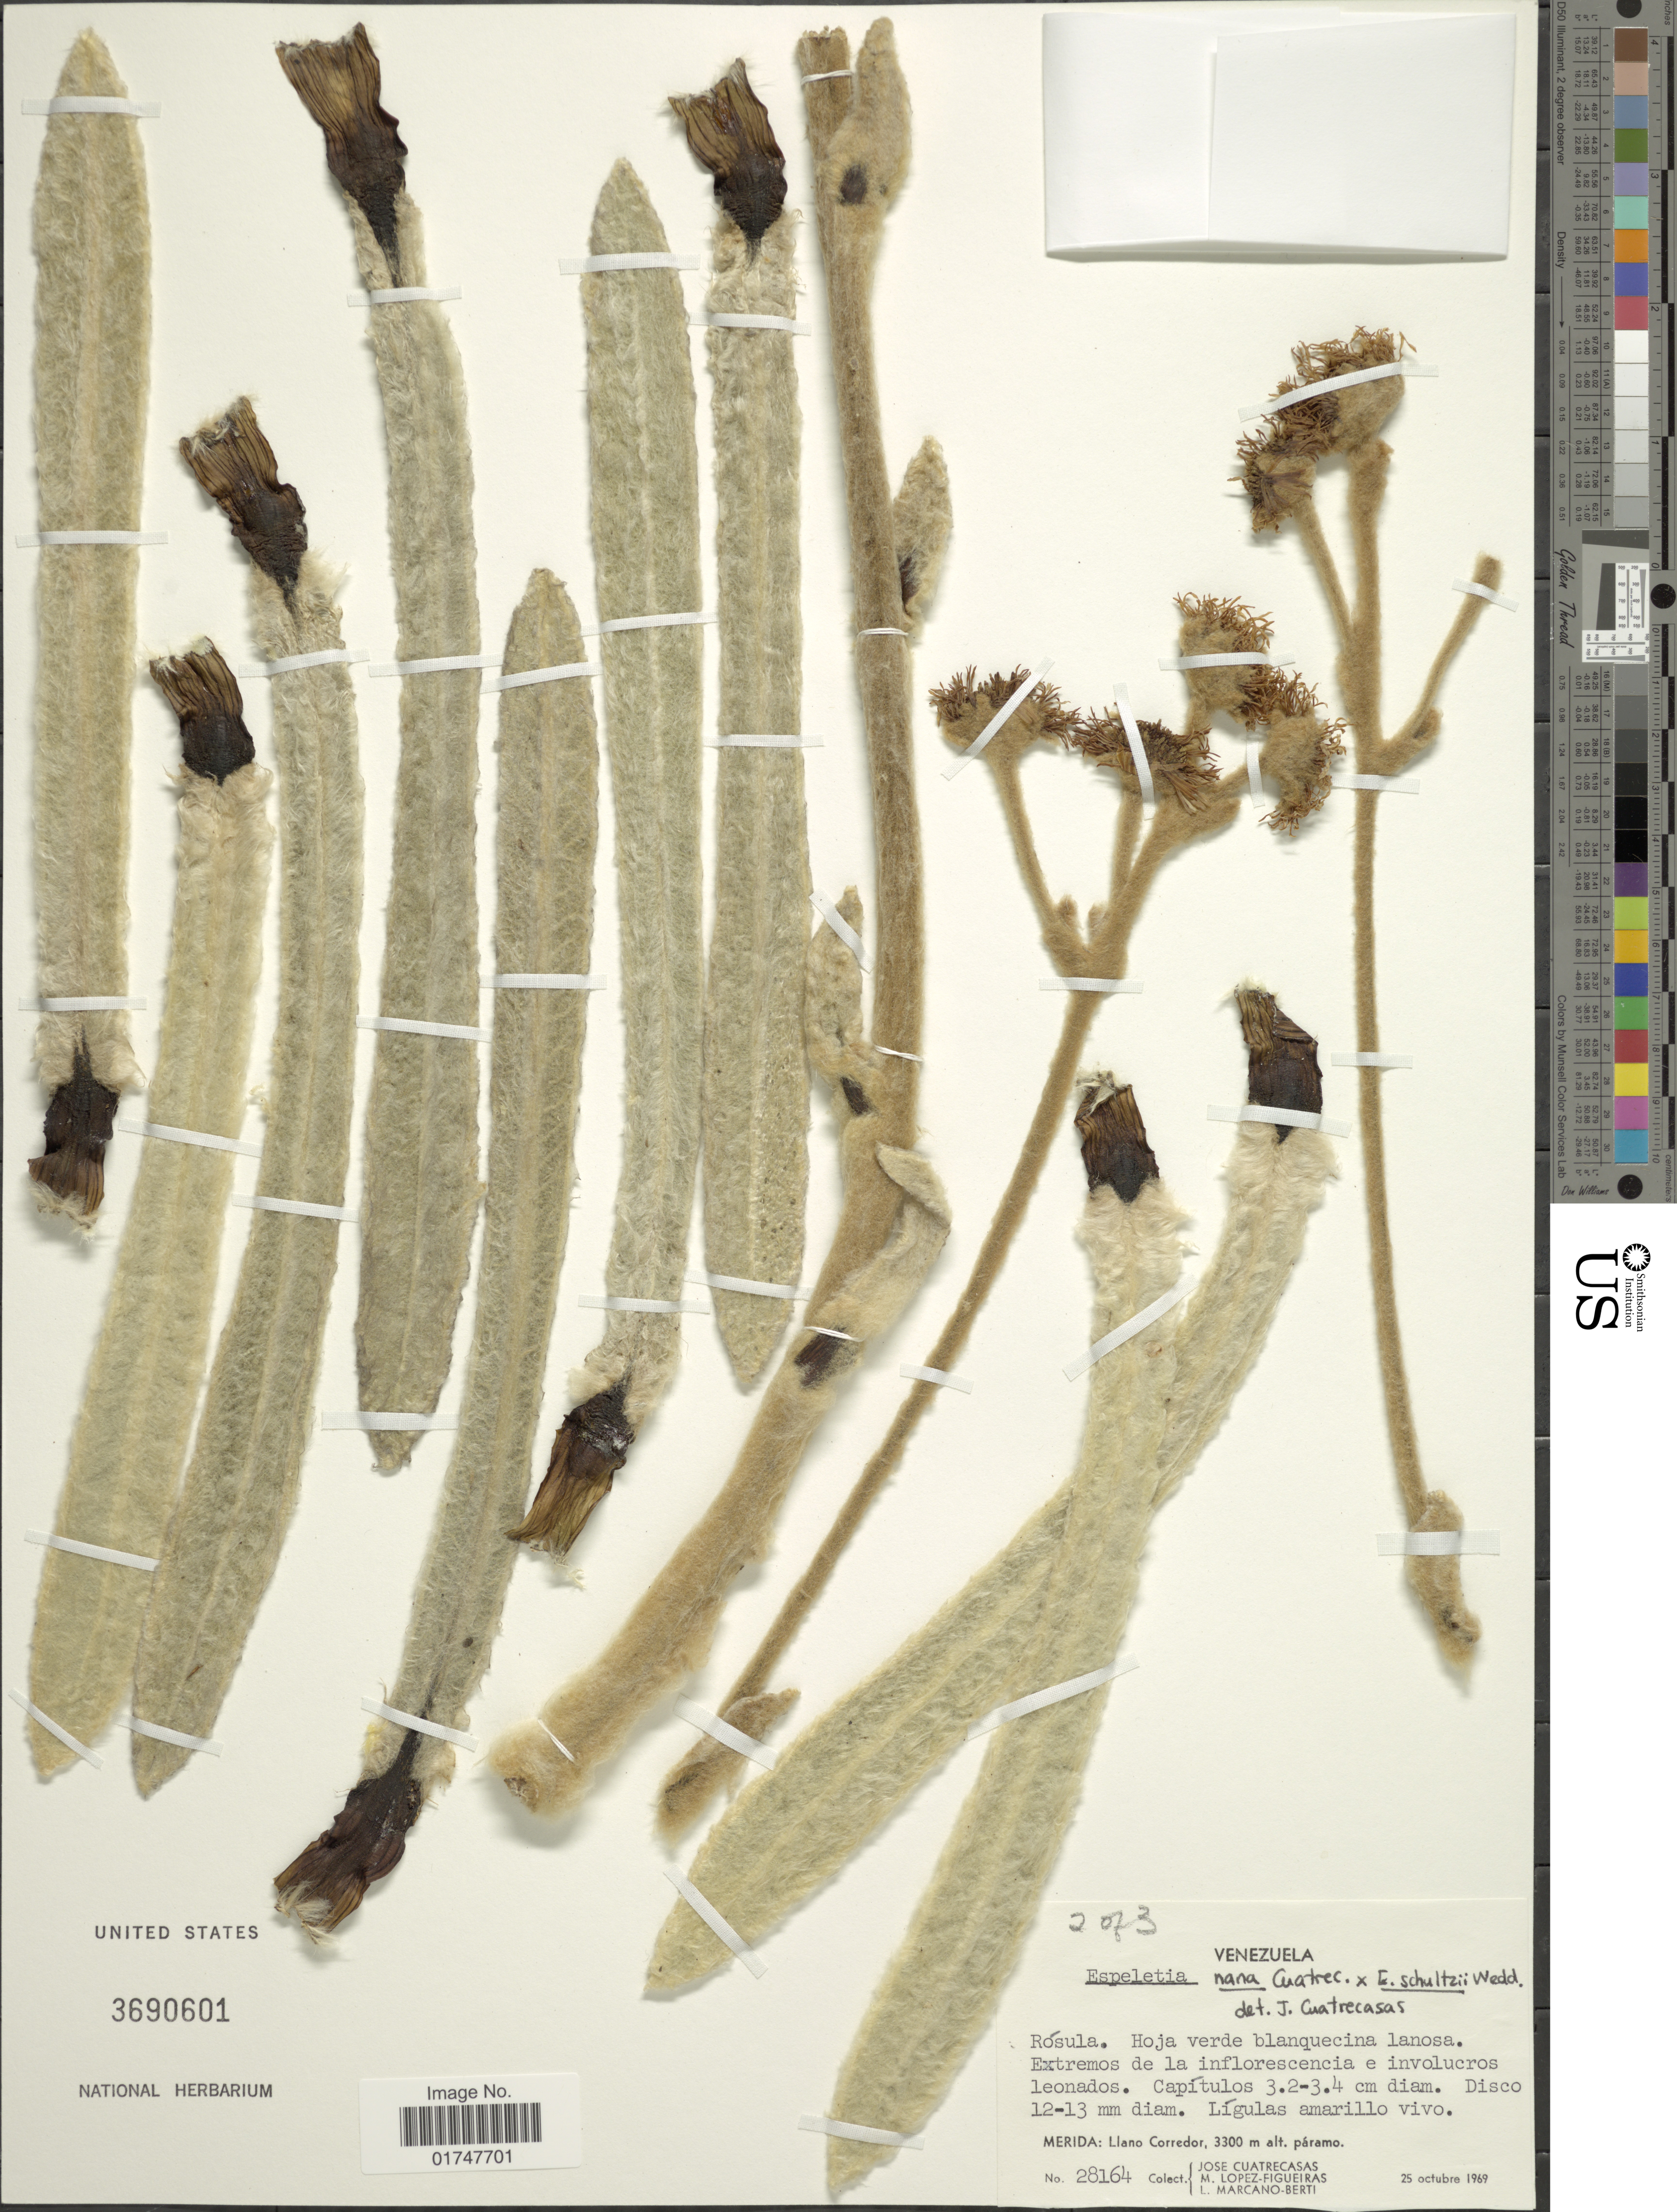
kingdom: Plantae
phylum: Tracheophyta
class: Magnoliopsida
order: Asterales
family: Asteraceae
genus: Espeletia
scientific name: Espeletia nana x E. schultzii Wedd.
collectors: J. Cuatrecasas, M. López Figueiras & L. Marcano-Berti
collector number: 28164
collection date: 1969-10-25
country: Venezuela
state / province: Mérida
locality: Llano Corredor. páramo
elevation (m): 3300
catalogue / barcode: US 3690601